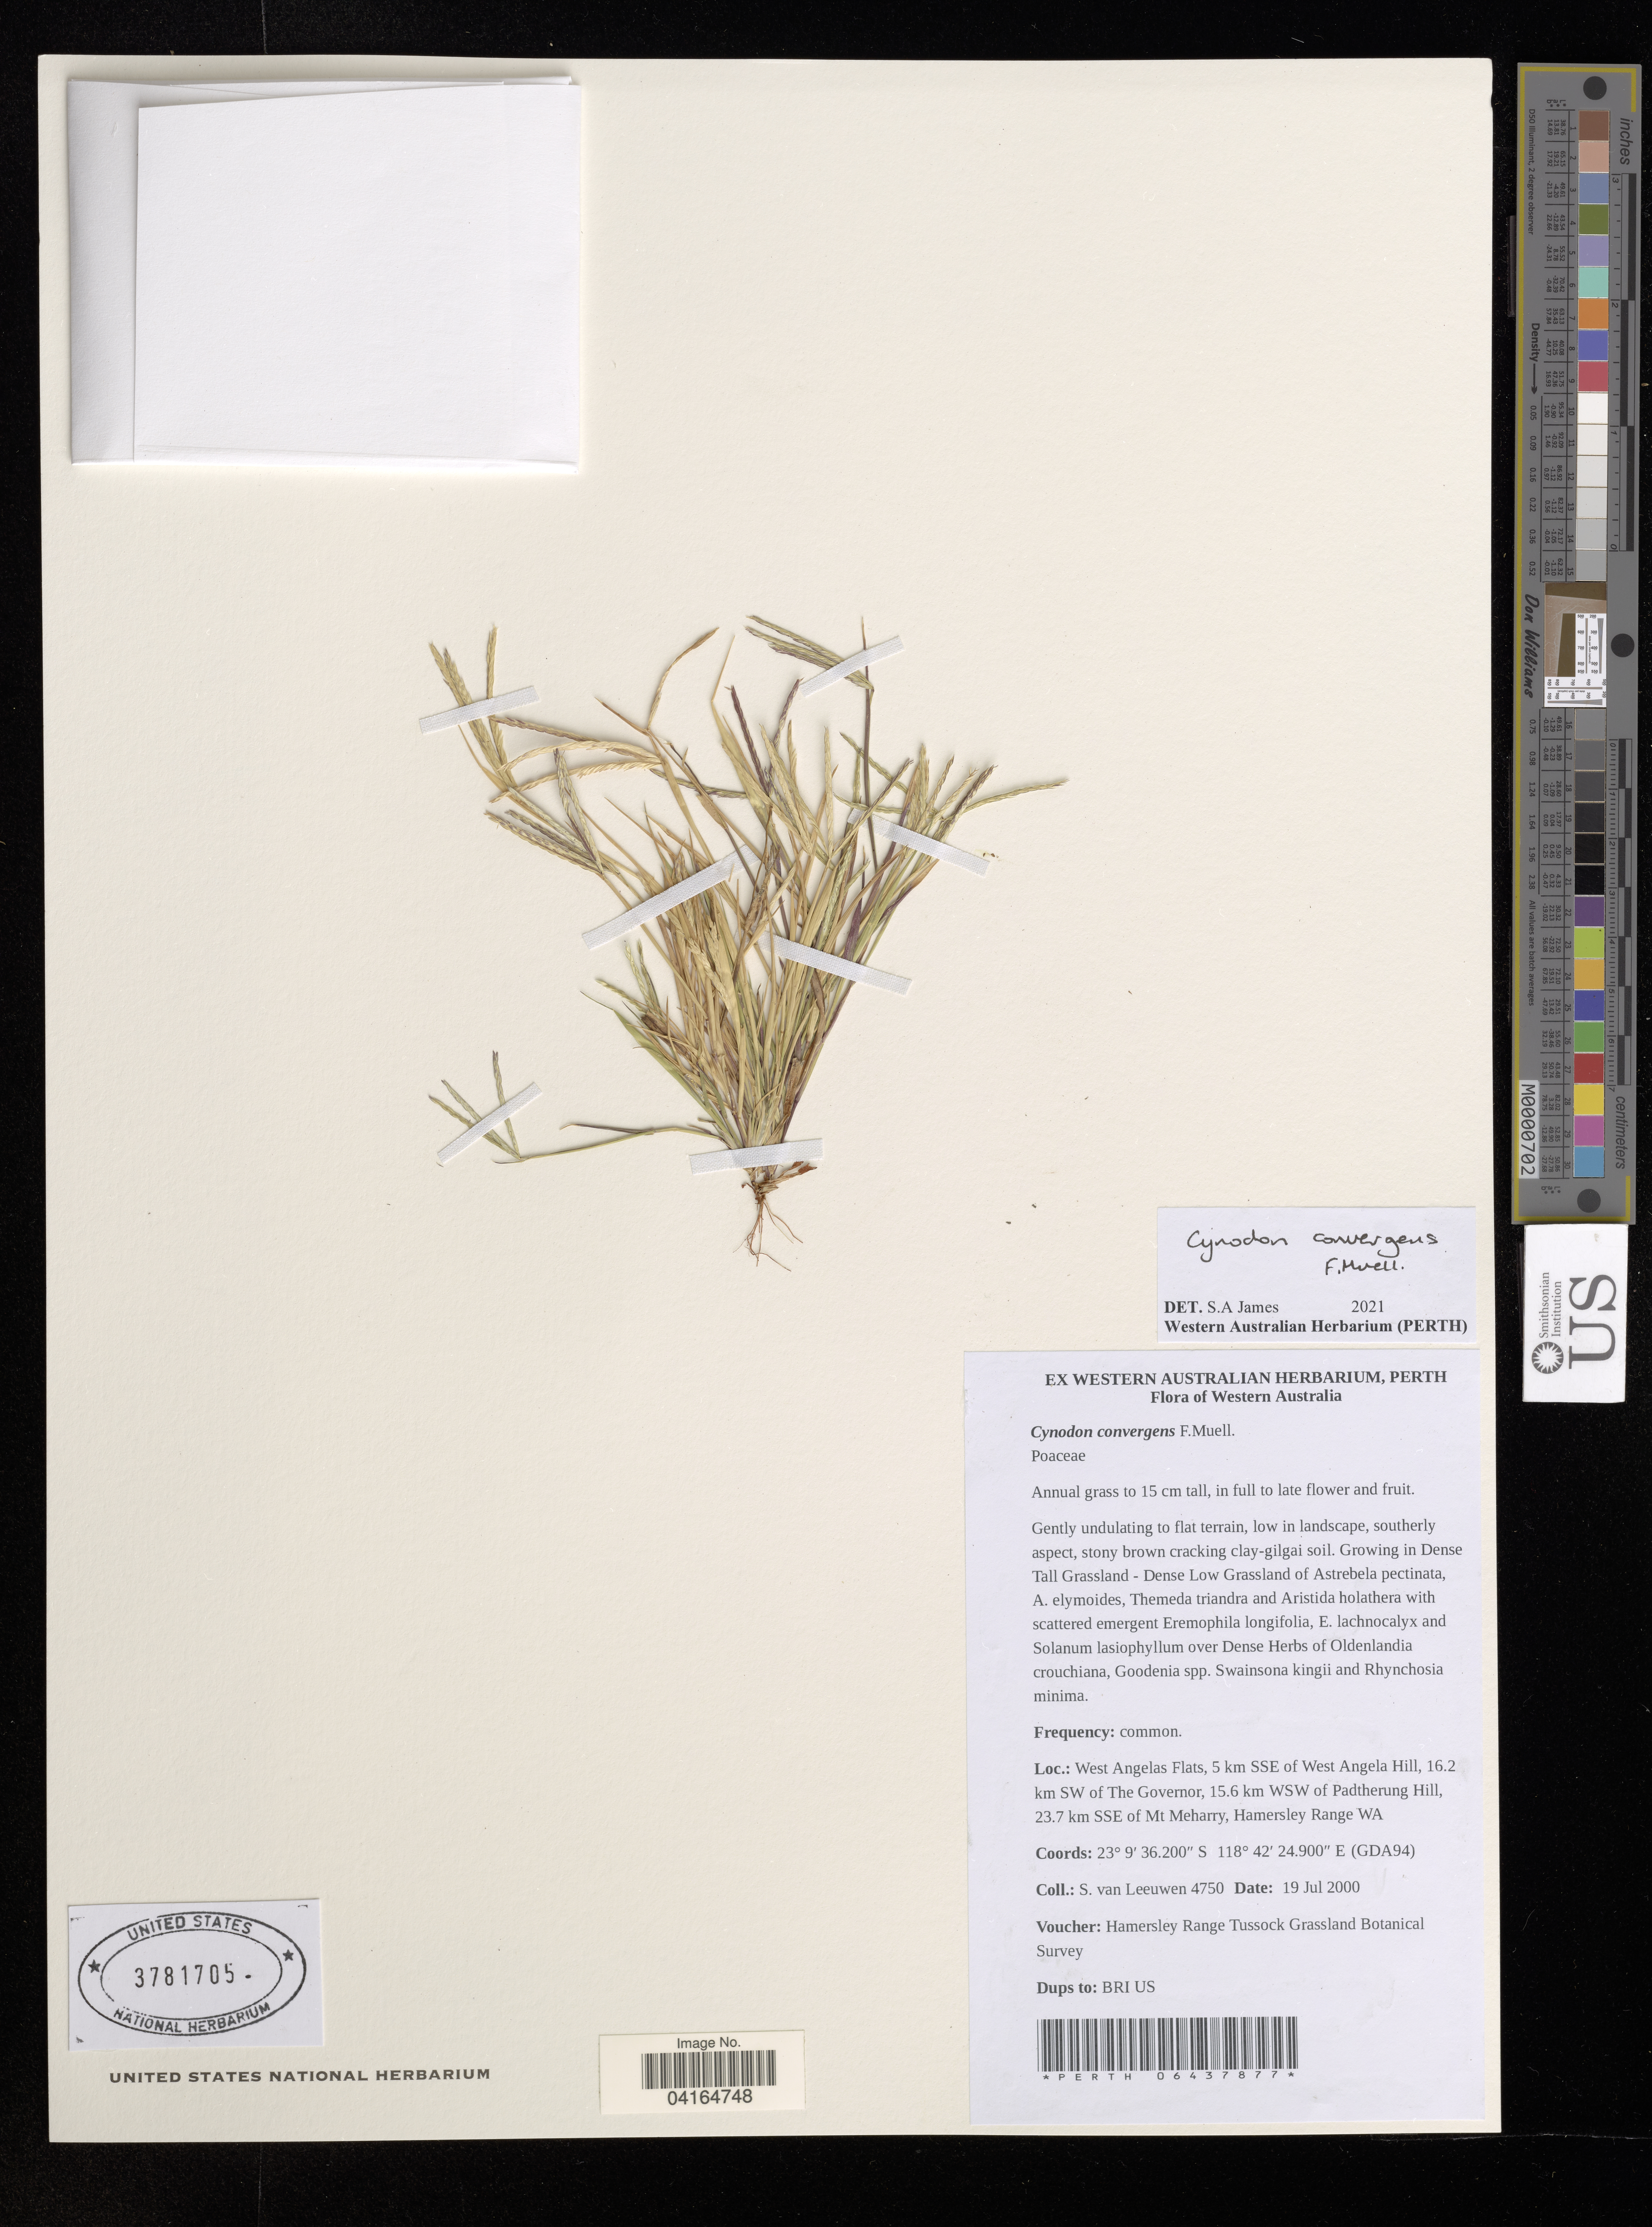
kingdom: Plantae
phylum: Tracheophyta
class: Liliopsida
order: Poales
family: Poaceae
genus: Cynodon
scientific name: Cynodon convergens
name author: F. Muell.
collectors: S. Van Leeuwen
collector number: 4750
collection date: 2000-07-19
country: Australia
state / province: Western Australia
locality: West Angelas Flats, 5 km SSE of West Angela Hill, 16.2 km SW of The Governor, 15.6 km WSW of Padtherung Hill, 23.7 km SSE of Mt Meharry, Hamersley Range WA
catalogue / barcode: US 3781705